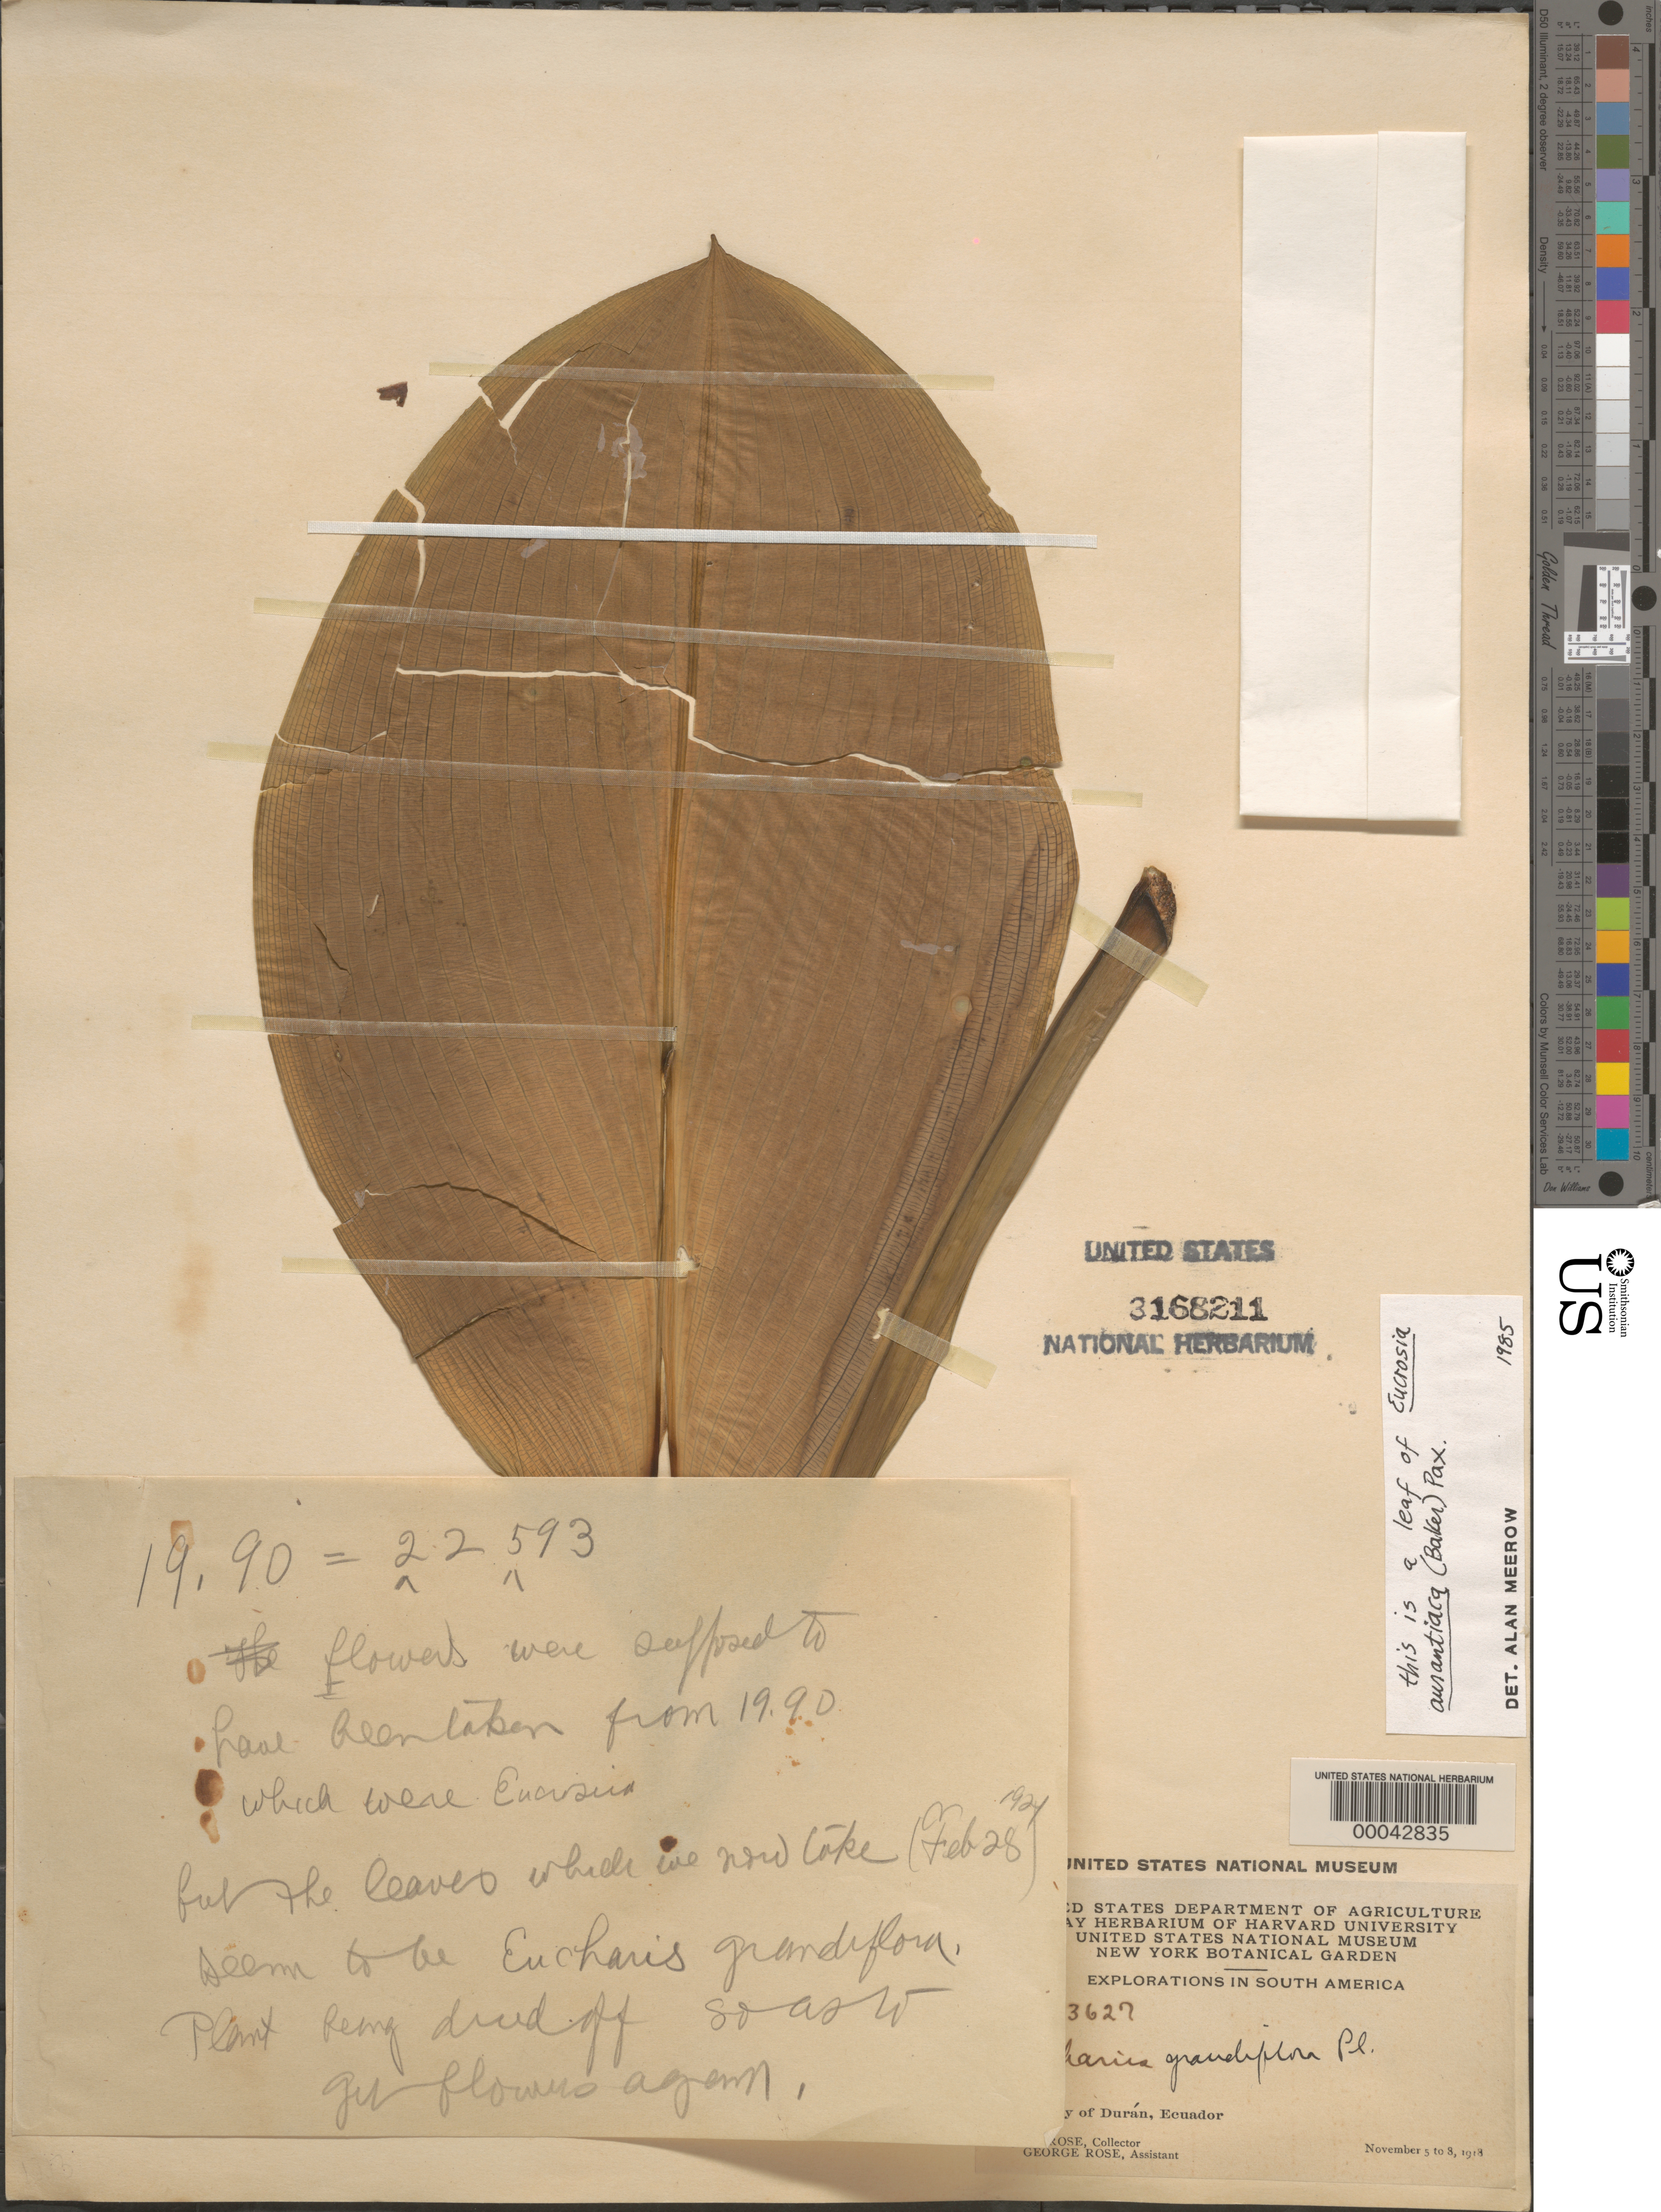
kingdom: Plantae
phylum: Tracheophyta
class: Liliopsida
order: Asparagales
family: Amaryllidaceae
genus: Eucrosia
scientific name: Eucrosia aurantiaca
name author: (Baller) Pax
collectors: J. N. Rose & G. Rose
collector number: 23627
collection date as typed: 05 Nov 1918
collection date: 1918-11-05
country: Ecuador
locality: Vicinity of Duran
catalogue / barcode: US 3168211